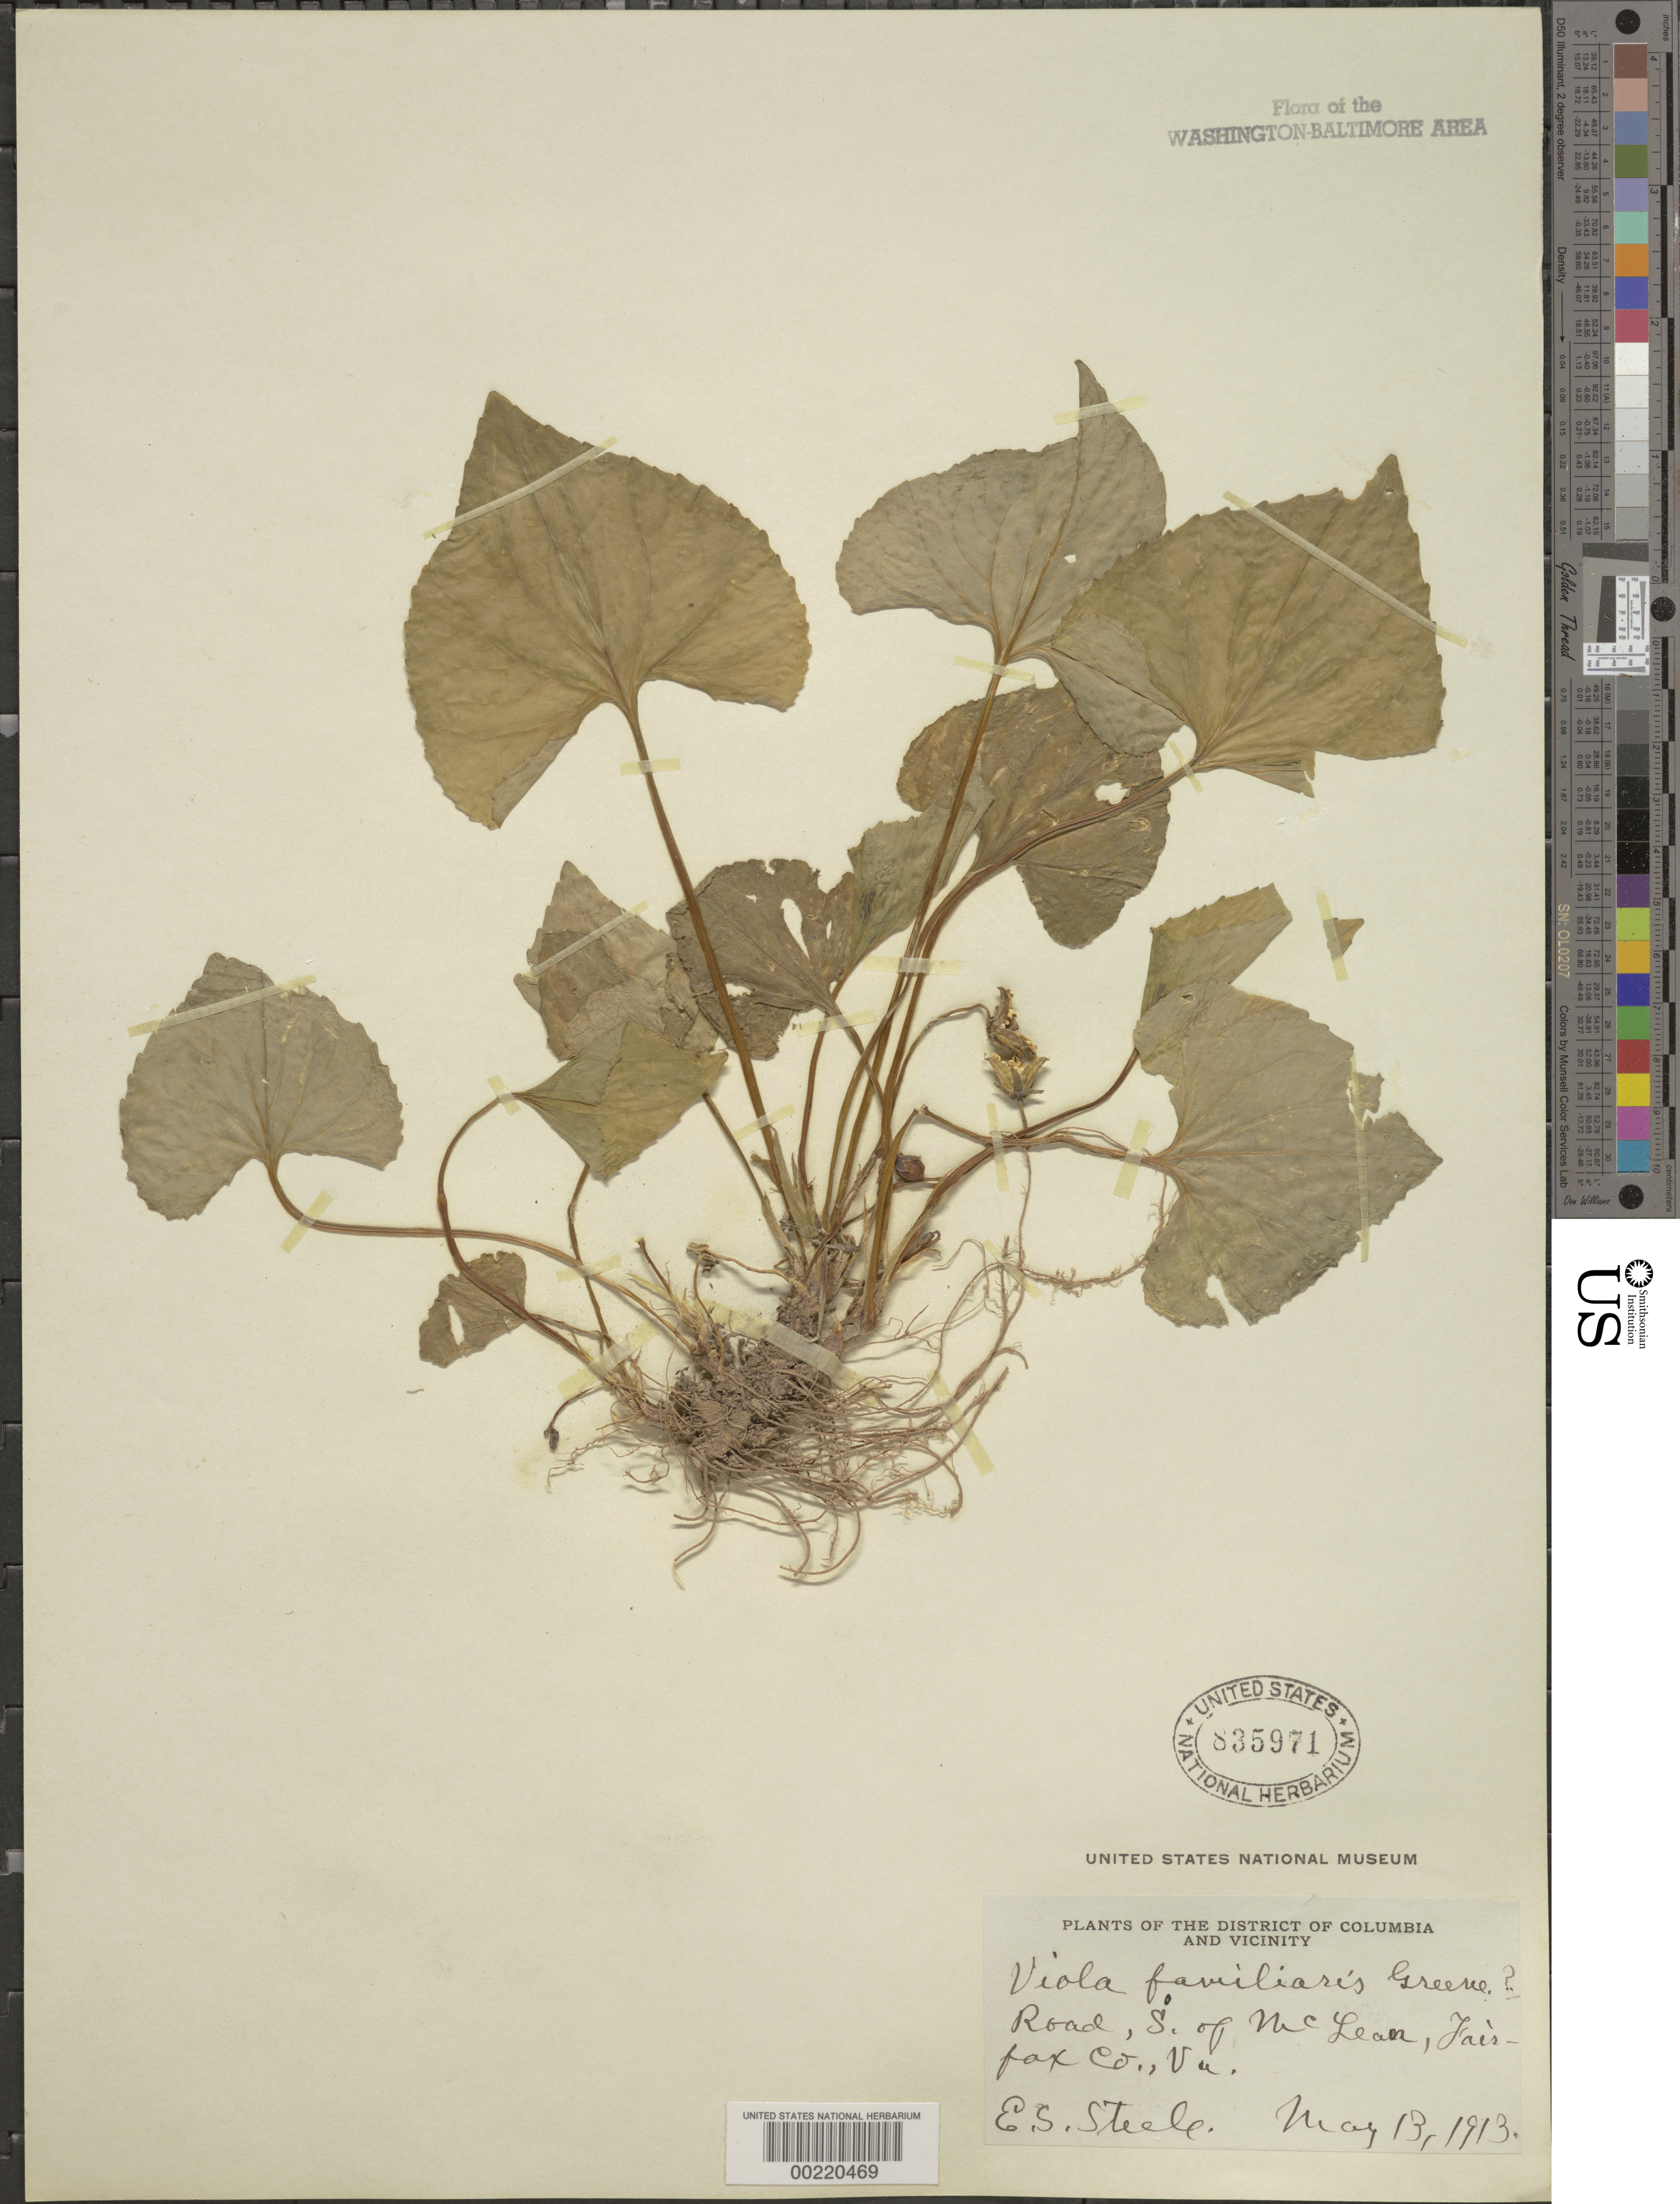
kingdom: Plantae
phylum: Tracheophyta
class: Magnoliopsida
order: Malpighiales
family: Violaceae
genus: Viola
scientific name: Viola sp.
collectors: E. Steele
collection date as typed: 13 May 1913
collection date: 1913-05-13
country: United States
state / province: Virginia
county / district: Fairfax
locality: South of Mclean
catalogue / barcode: US 835971